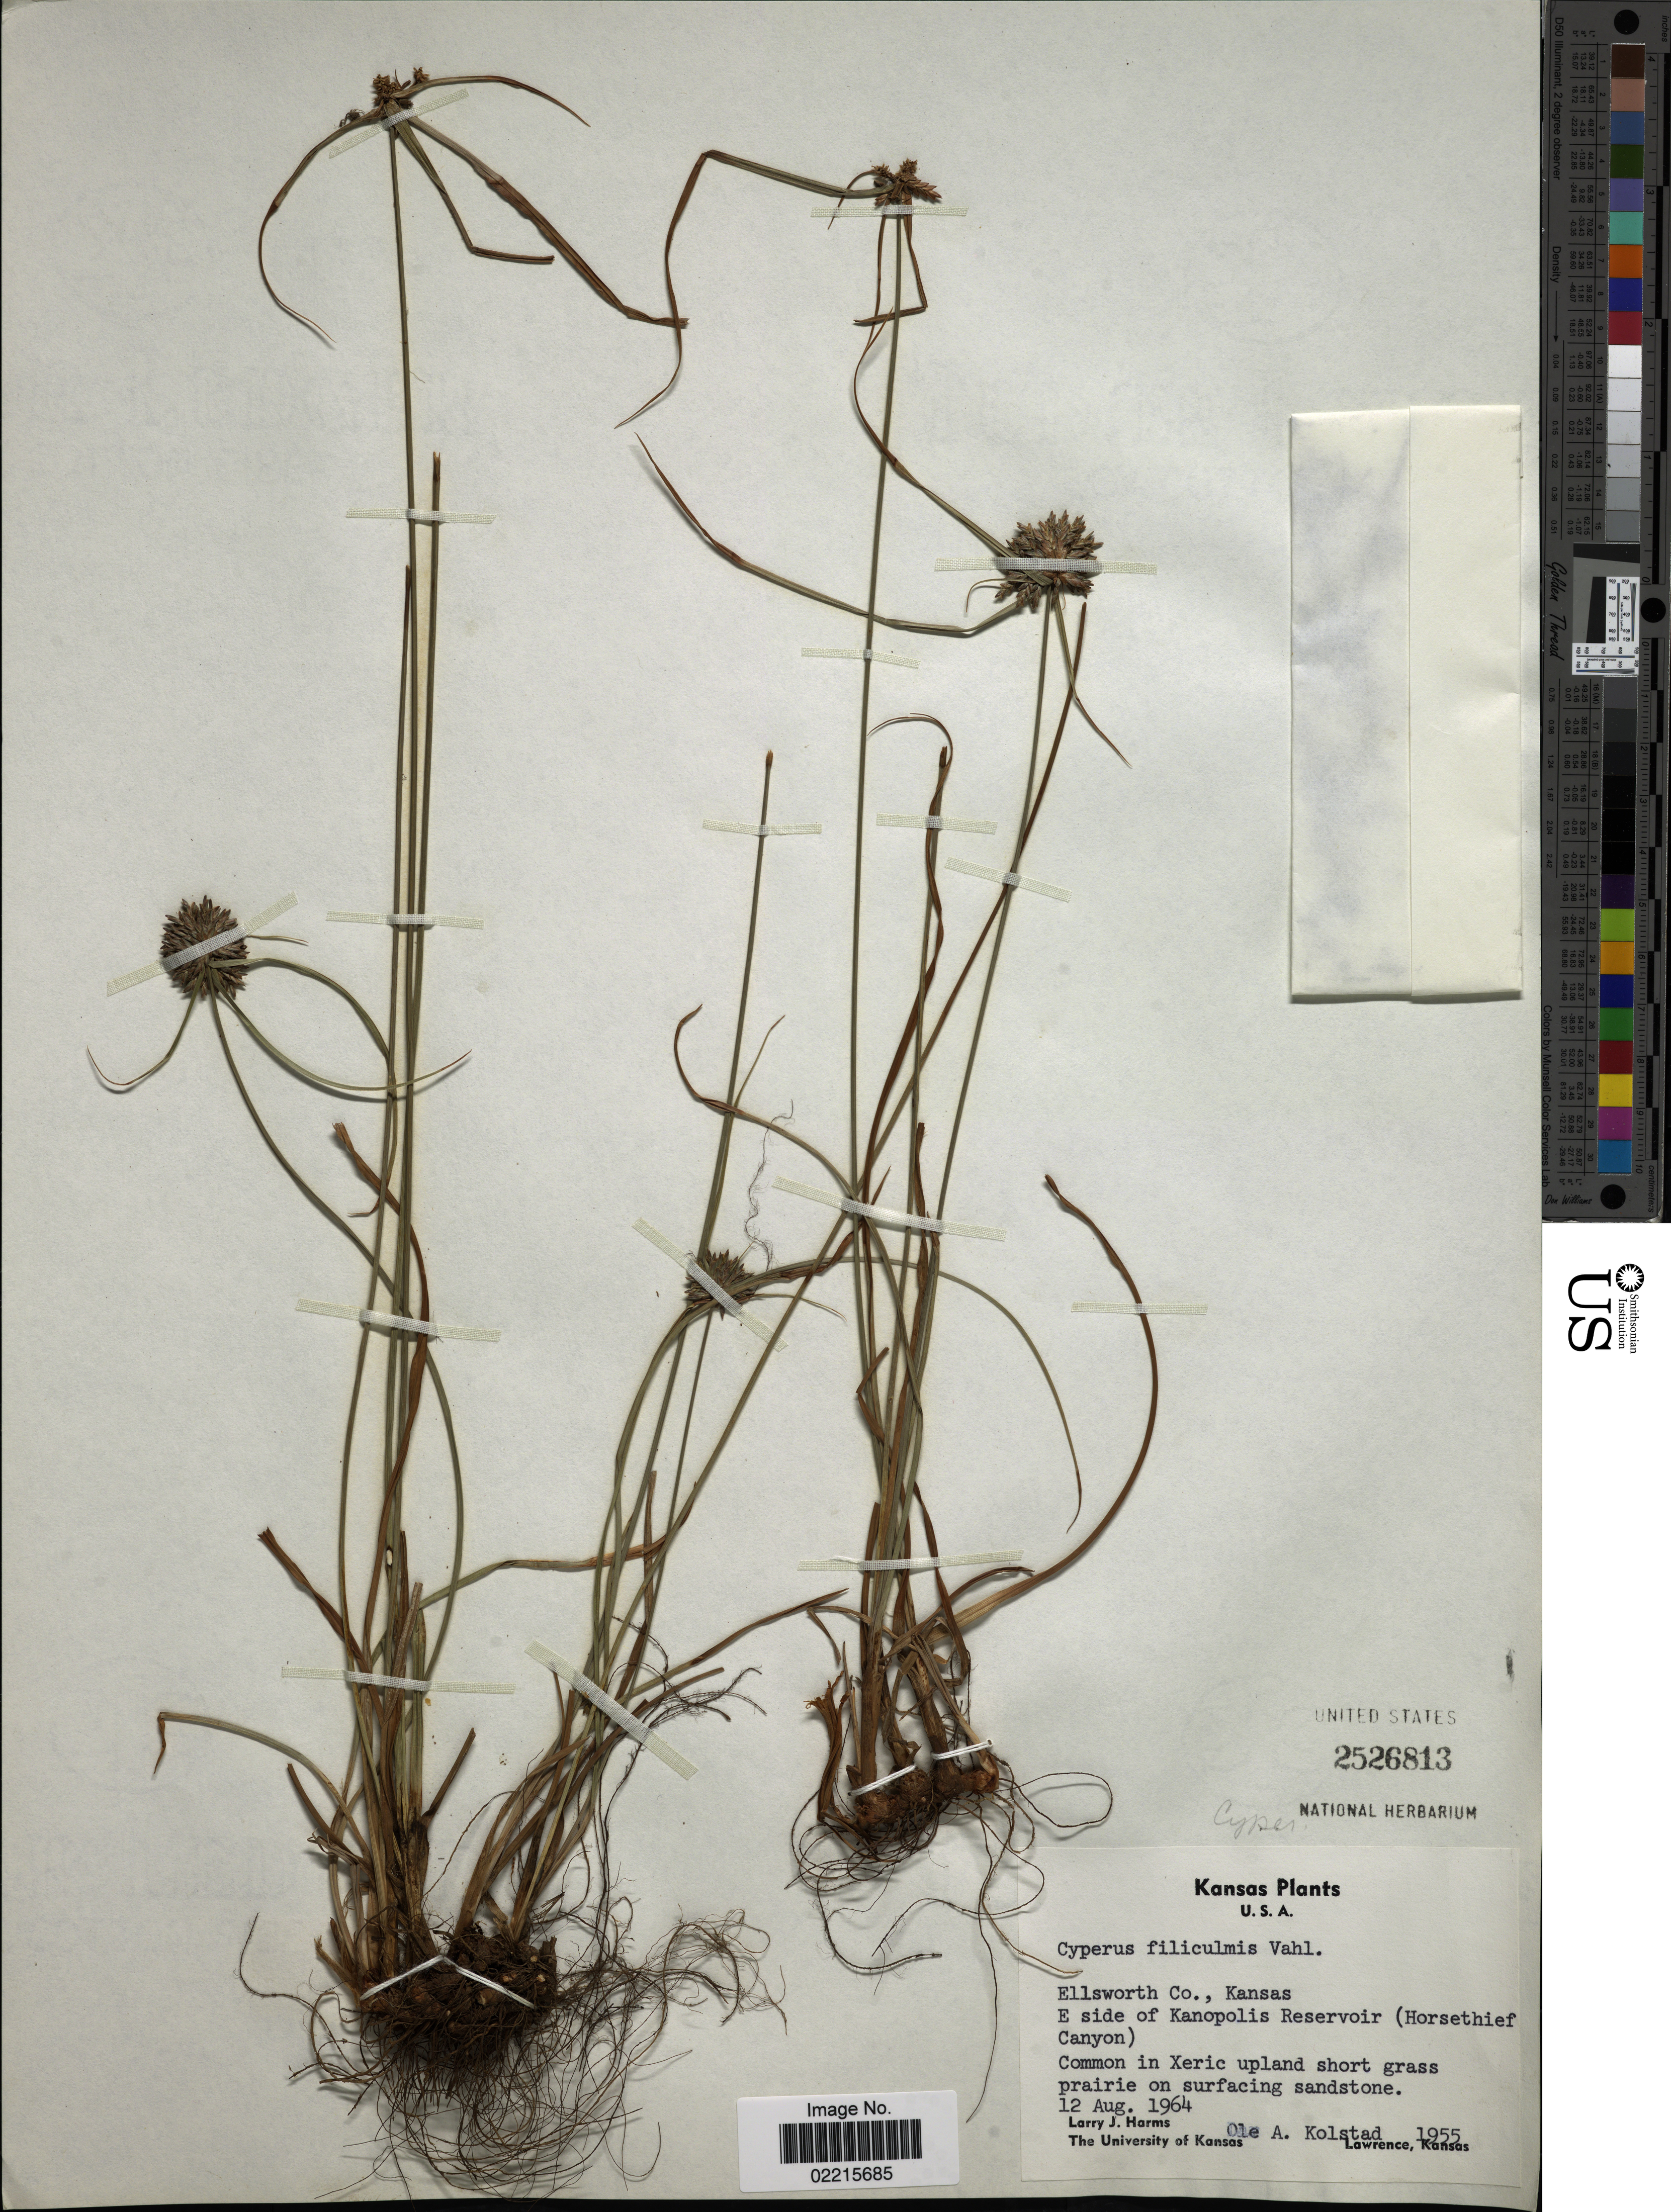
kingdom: Plantae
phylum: Tracheophyta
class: Liliopsida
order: Poales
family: Cyperaceae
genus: Cyperus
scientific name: Cyperus filiculmis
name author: Vahl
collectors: L. Harms & O. Kolstad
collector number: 1955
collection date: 1964-08-12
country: United States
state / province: Kansas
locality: Ellsworth Co., Kansas E side of Kanapolis Reservoir (Horsethief Canyon)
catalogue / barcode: US 2526813